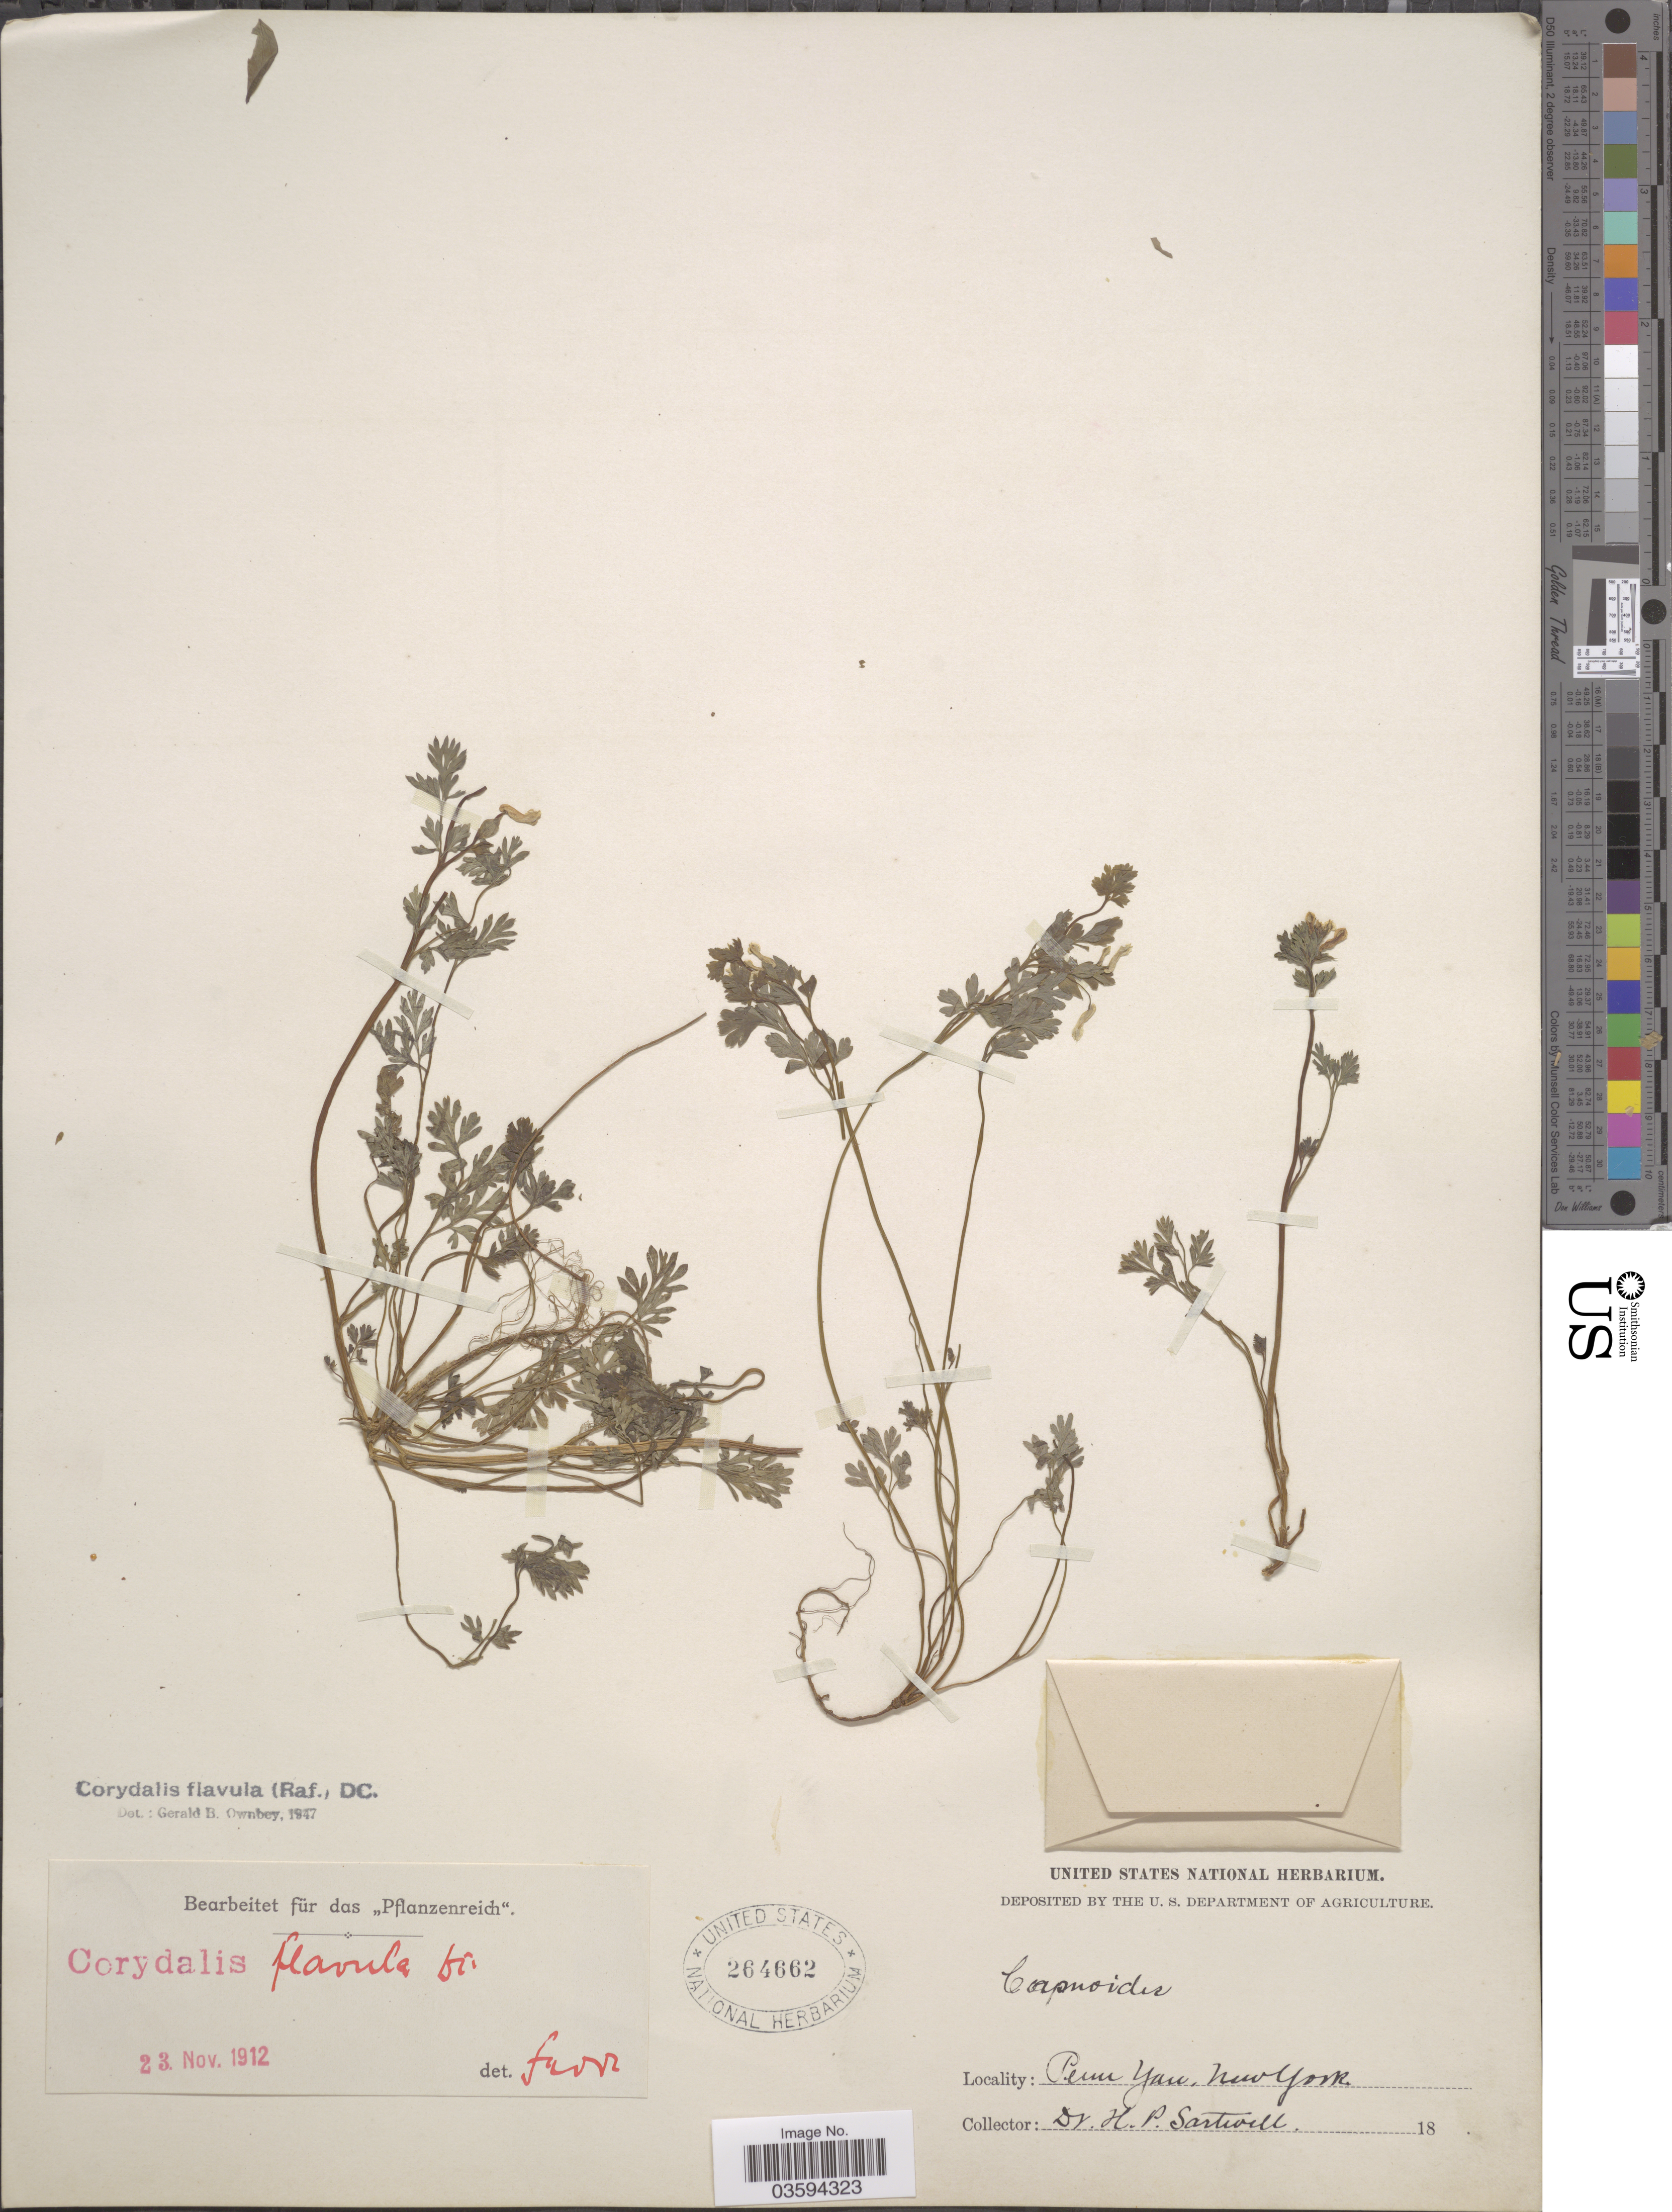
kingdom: Plantae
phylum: Tracheophyta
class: Magnoliopsida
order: Ranunculales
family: Papaveraceae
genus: Corydalis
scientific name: Corydalis flavula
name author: (Raf.) DC.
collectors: H. P. Sartwell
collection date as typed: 18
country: United States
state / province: New York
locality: Penn Yan.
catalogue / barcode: US 264662